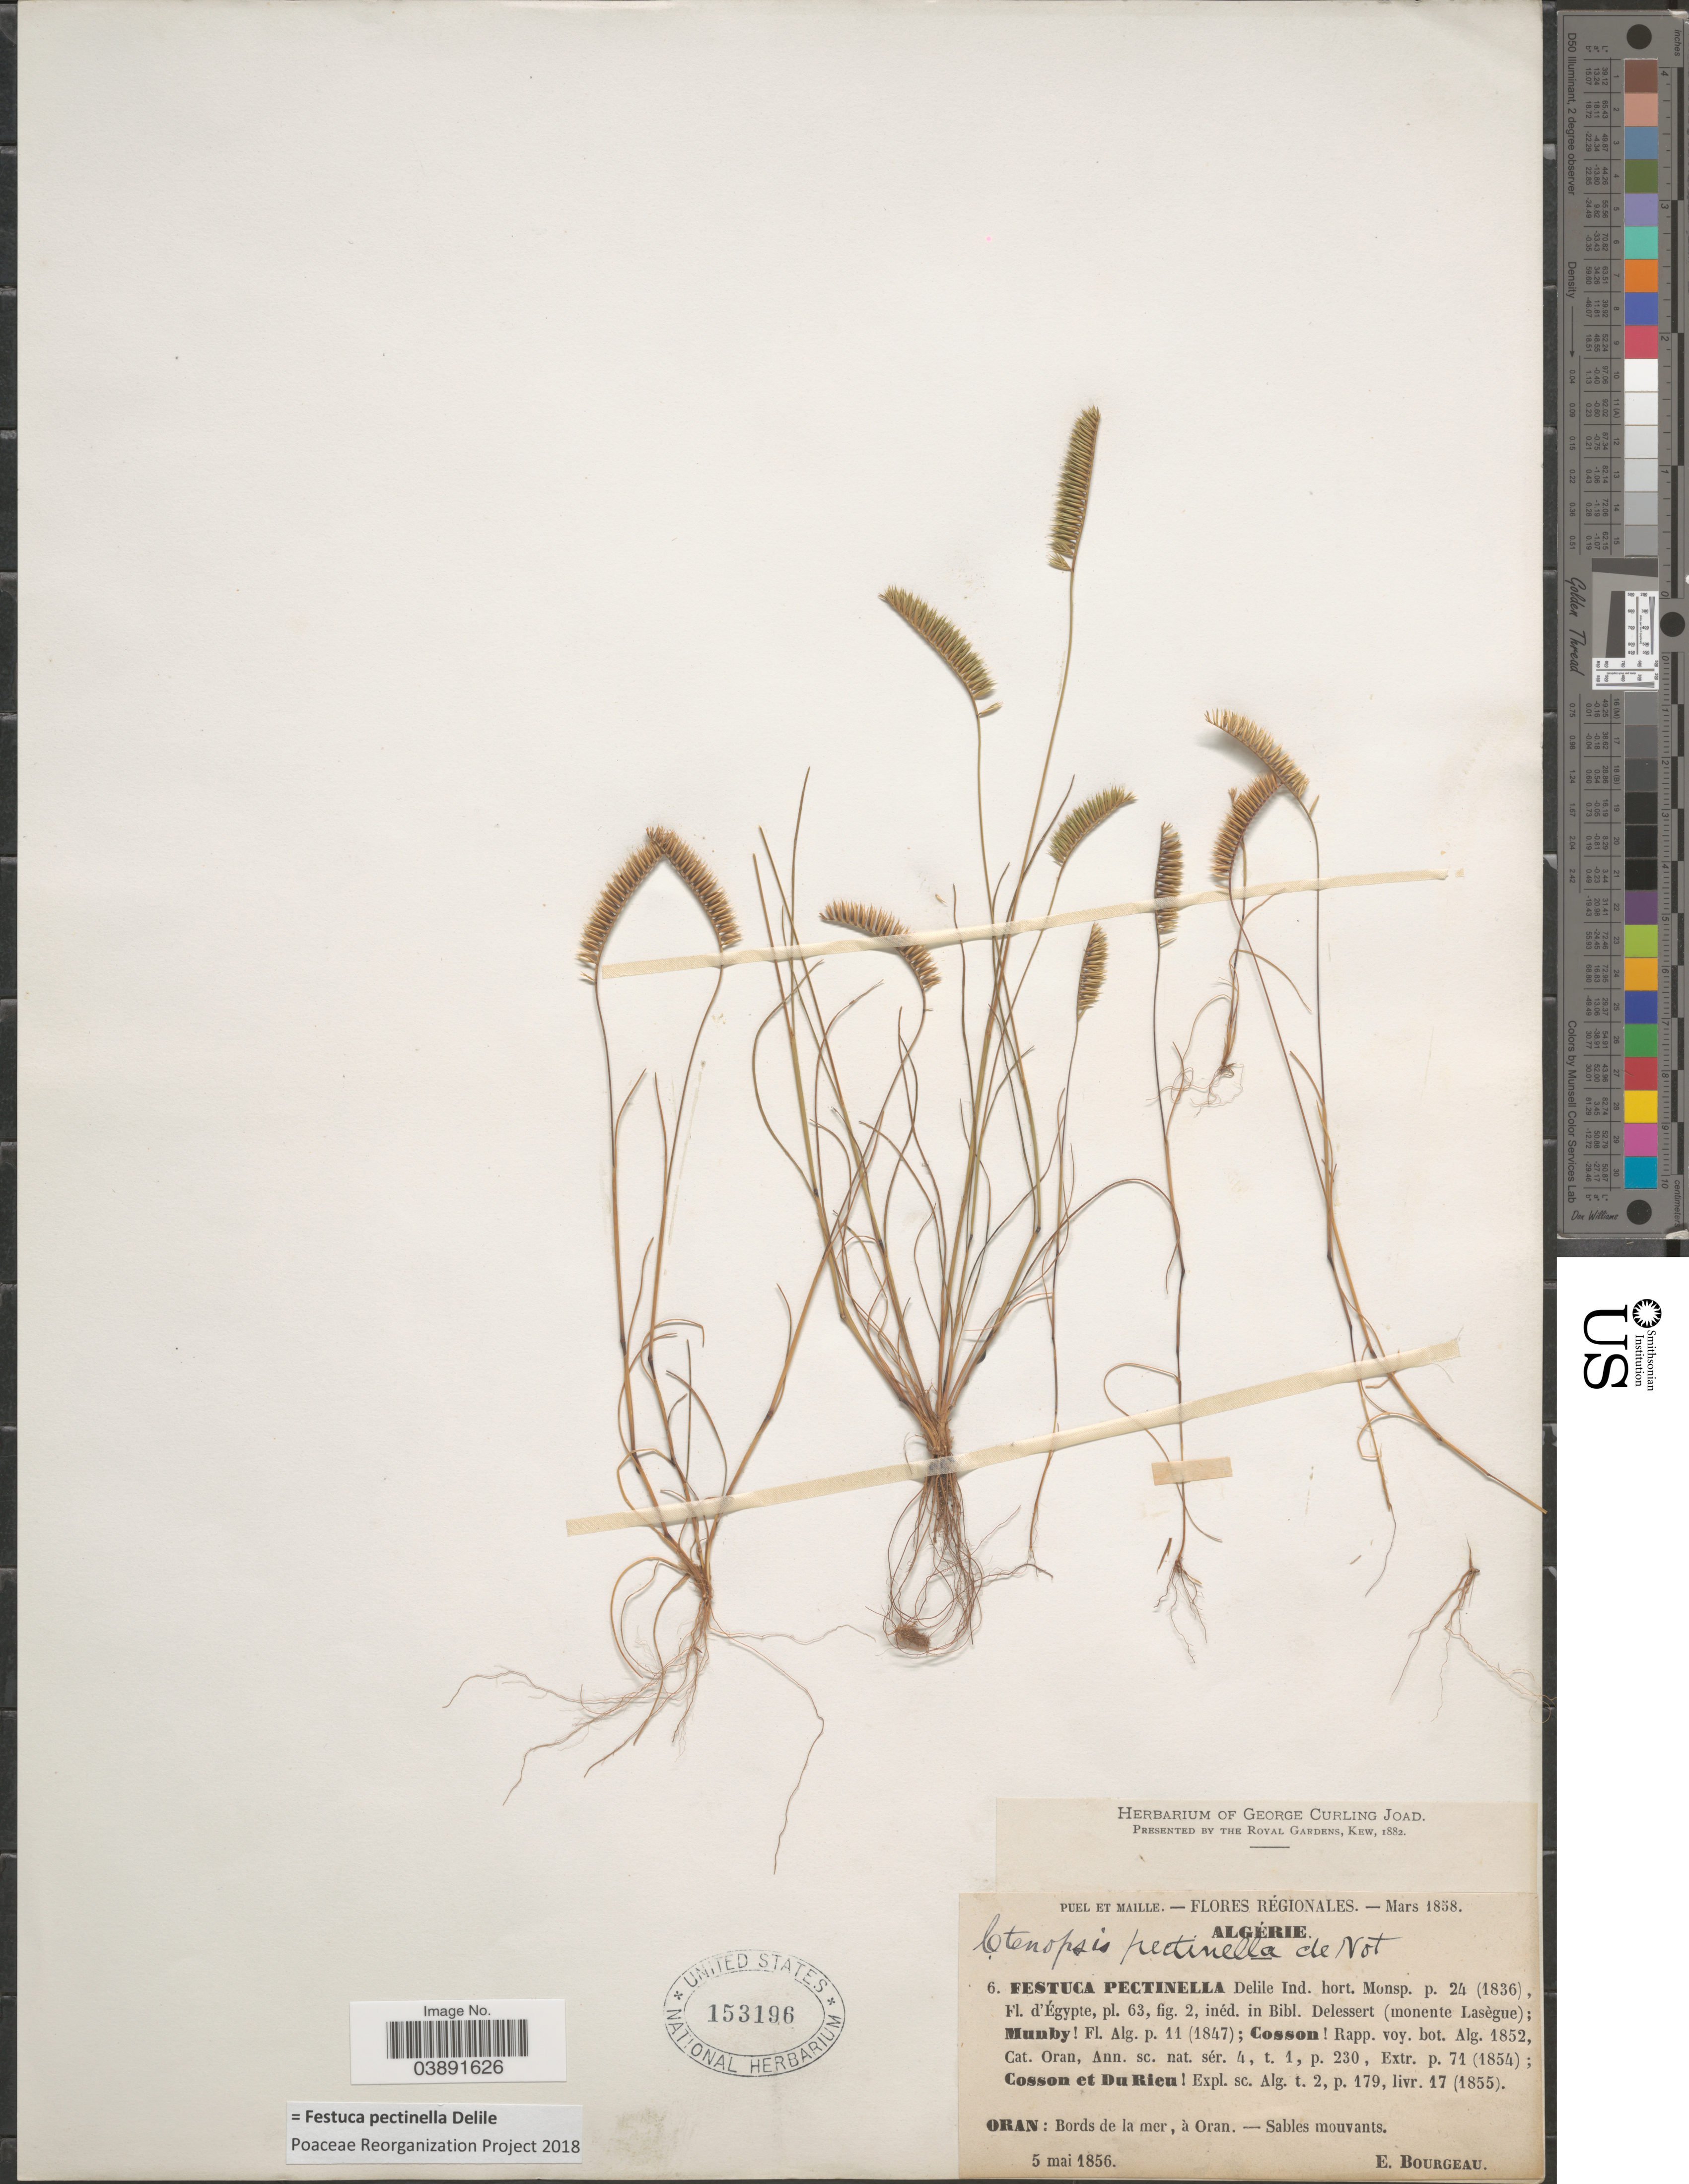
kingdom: Plantae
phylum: Tracheophyta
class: Liliopsida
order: Poales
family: Poaceae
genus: Festuca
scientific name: Festuca pectinella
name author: Delile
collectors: E. Bourgeau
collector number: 6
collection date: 1856-05-05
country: Algeria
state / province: Oran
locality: Bords de la mer. Sables mouvants.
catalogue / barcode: US 153196